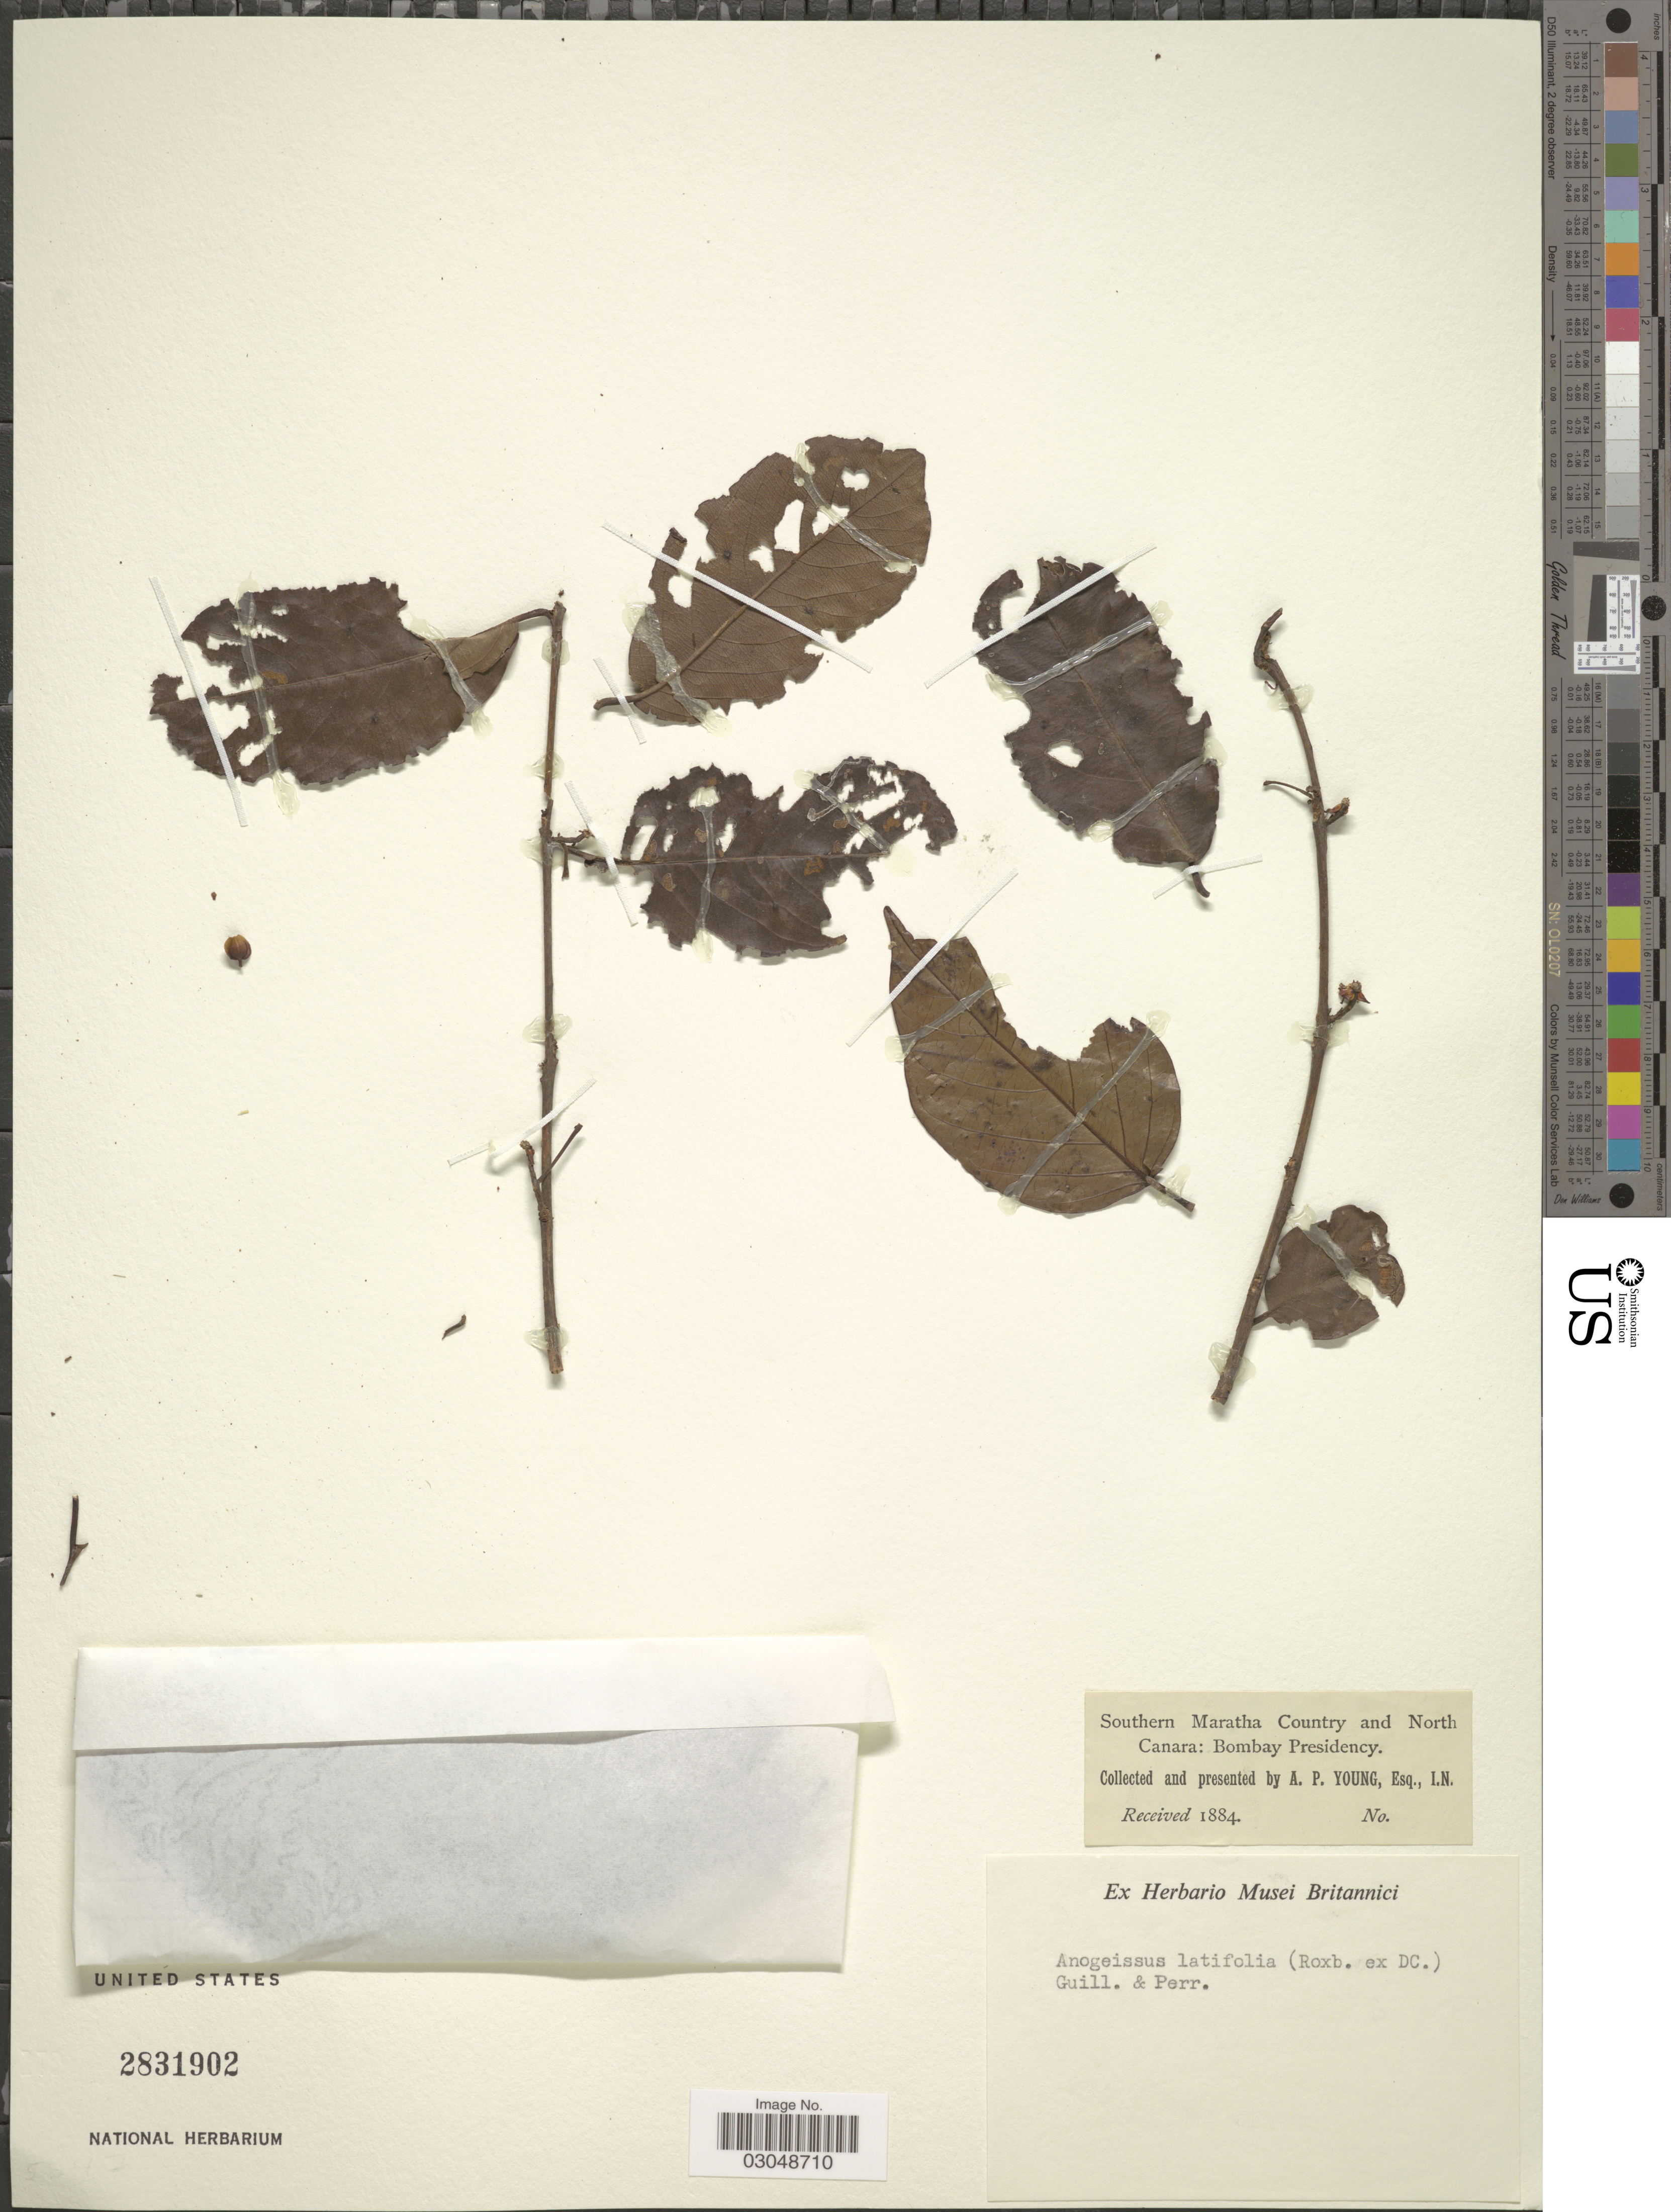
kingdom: Plantae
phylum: Tracheophyta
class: Magnoliopsida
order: Myrtales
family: Combretaceae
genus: Anogeissus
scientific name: Anogeissus latifolia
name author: (Roxb. ex DC.) Wall. ex Guill. & Perr.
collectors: A. Young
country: India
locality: Southern Maratha County and North Canara: Bombay Presidency.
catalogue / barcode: US 2831902